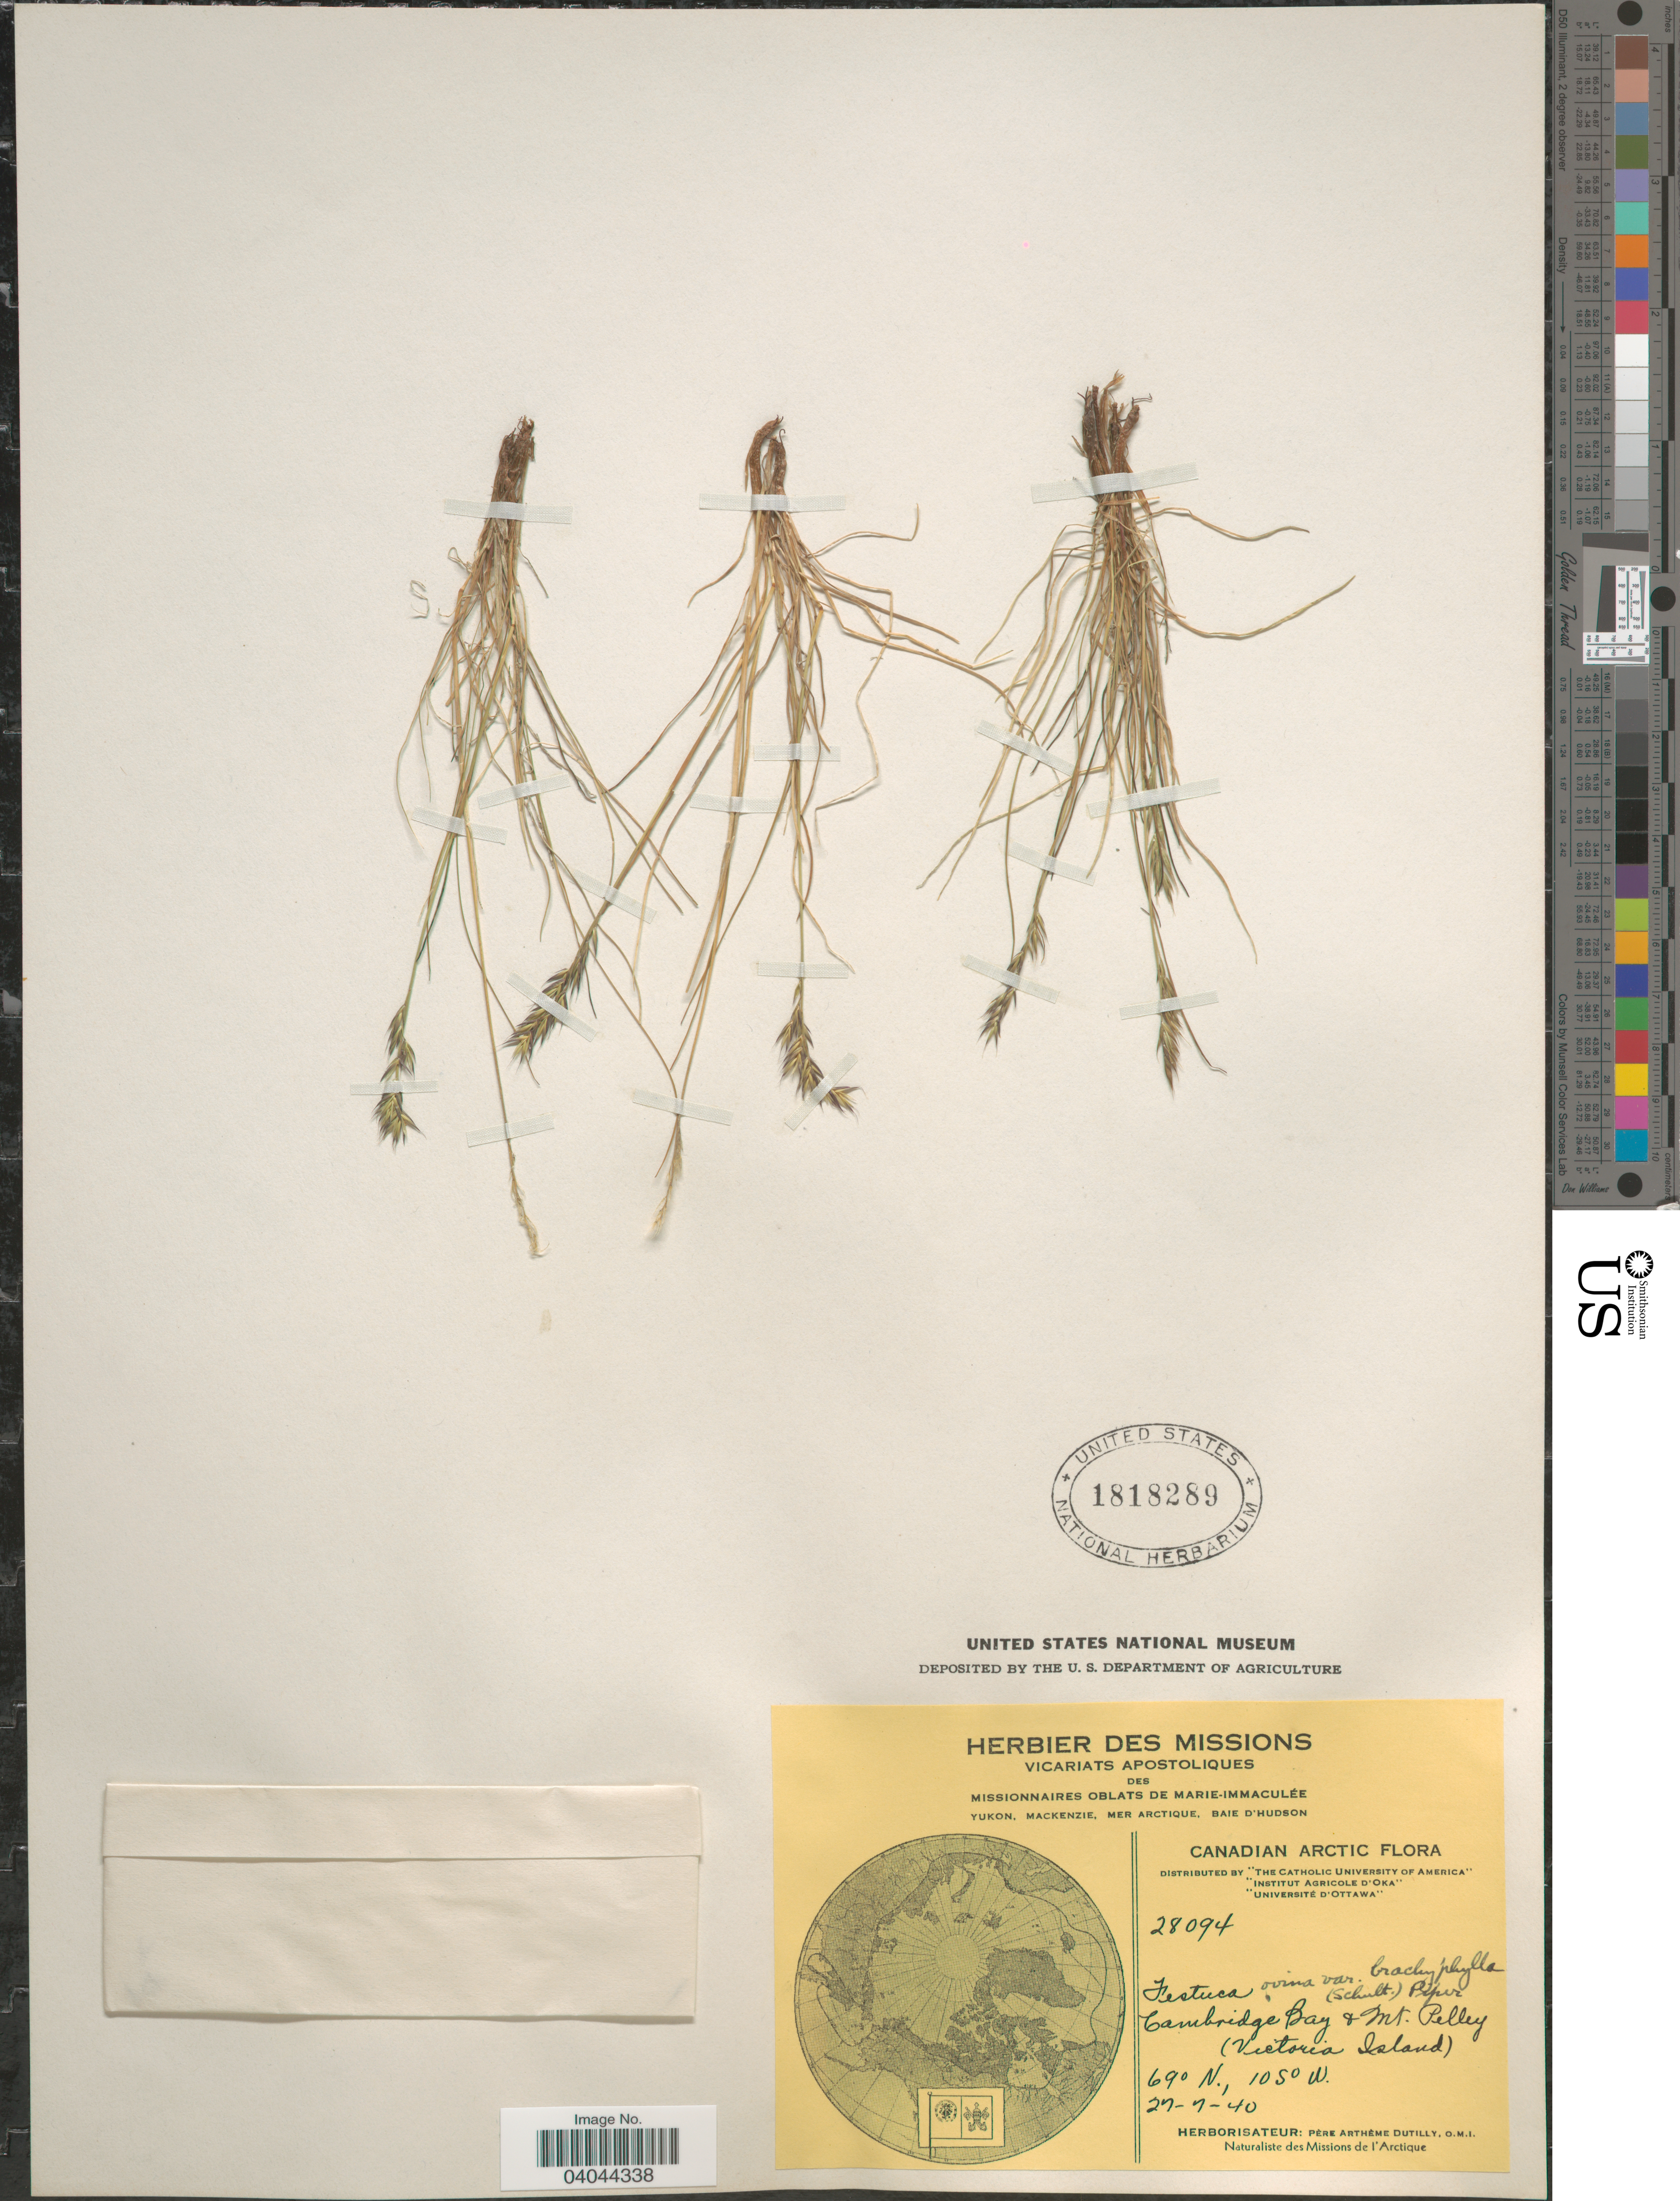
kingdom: Plantae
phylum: Tracheophyta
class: Liliopsida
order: Poales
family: Poaceae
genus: Festuca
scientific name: Festuca ovina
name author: L.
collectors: P. Dutilly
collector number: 28094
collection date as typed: Transcribed d/m/y: 27/7/40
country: Canada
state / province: Nunavut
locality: Canadian Arctic. Cambridge Bay & Mt. Pelley (Victoria Island).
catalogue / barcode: US 1818289